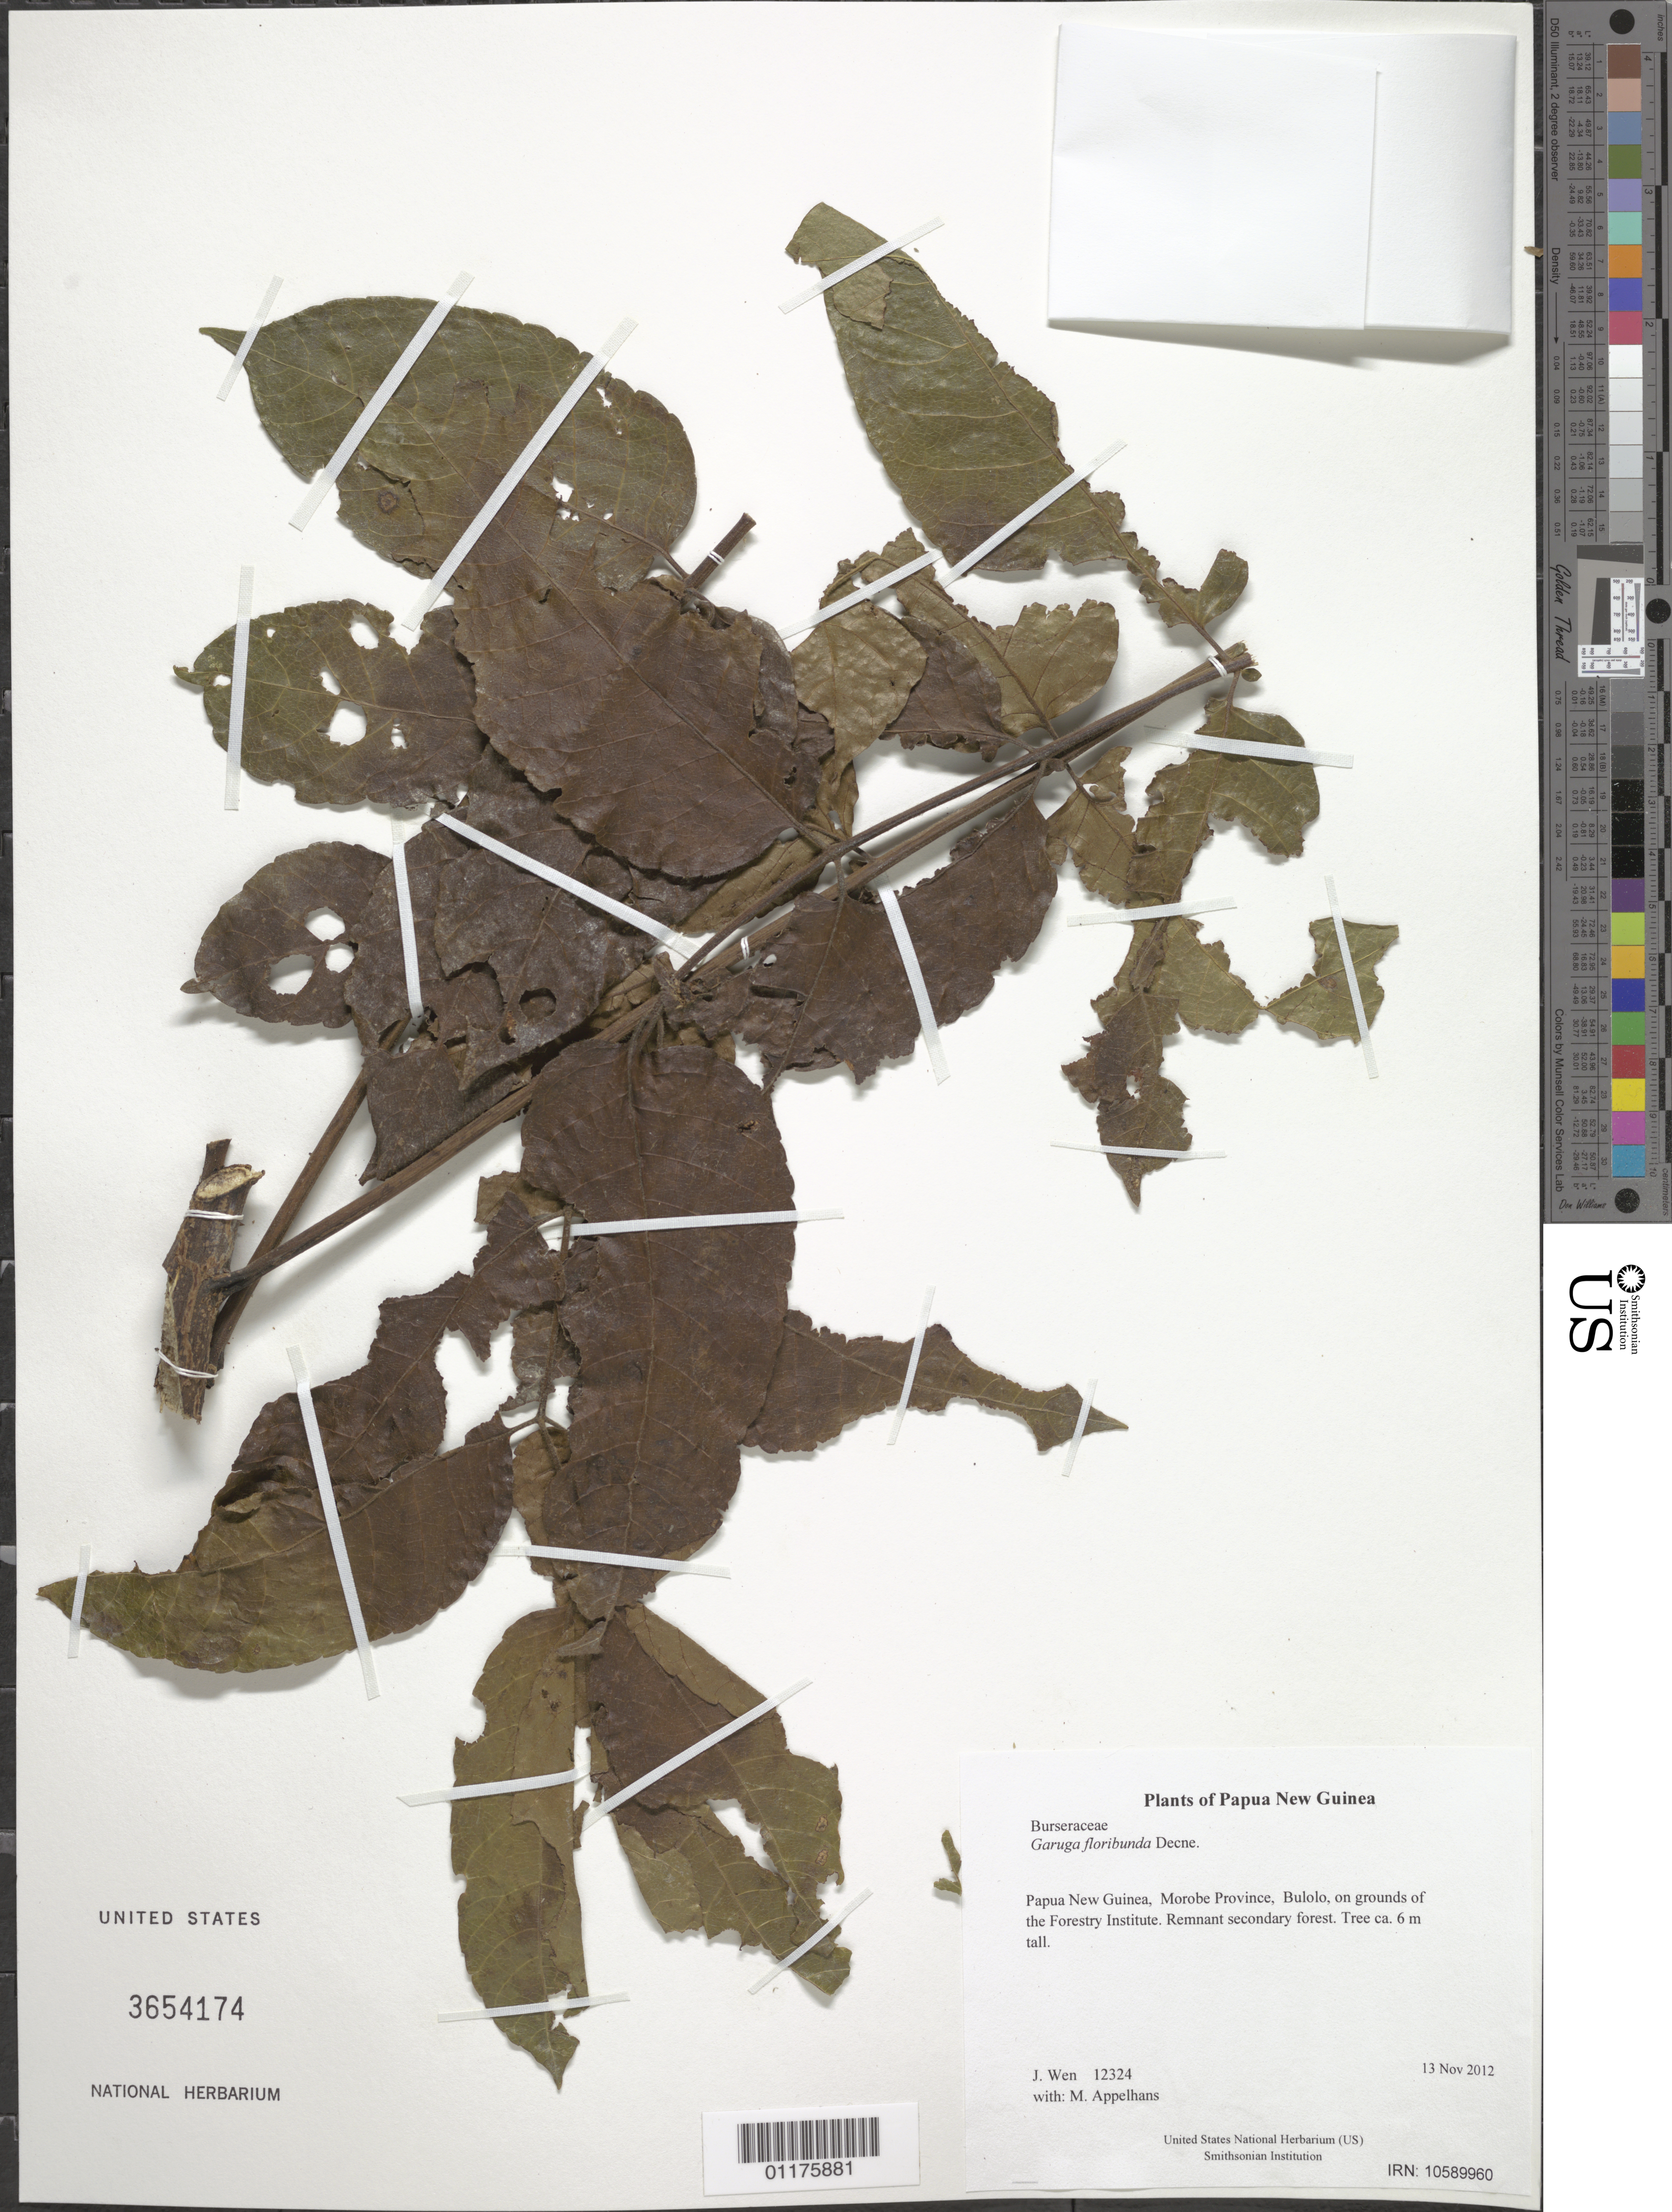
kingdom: Plantae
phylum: Tracheophyta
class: Magnoliopsida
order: Sapindales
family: Burseraceae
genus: Garuga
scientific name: Garuga floribunda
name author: Decne.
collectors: M. Appelhans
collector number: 12324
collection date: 2012-11-13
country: Papua New Guinea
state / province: Morobe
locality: Bulolo, on grounds of the Forestry Institute.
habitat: Remnant secondary forest.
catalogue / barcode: US 3654174